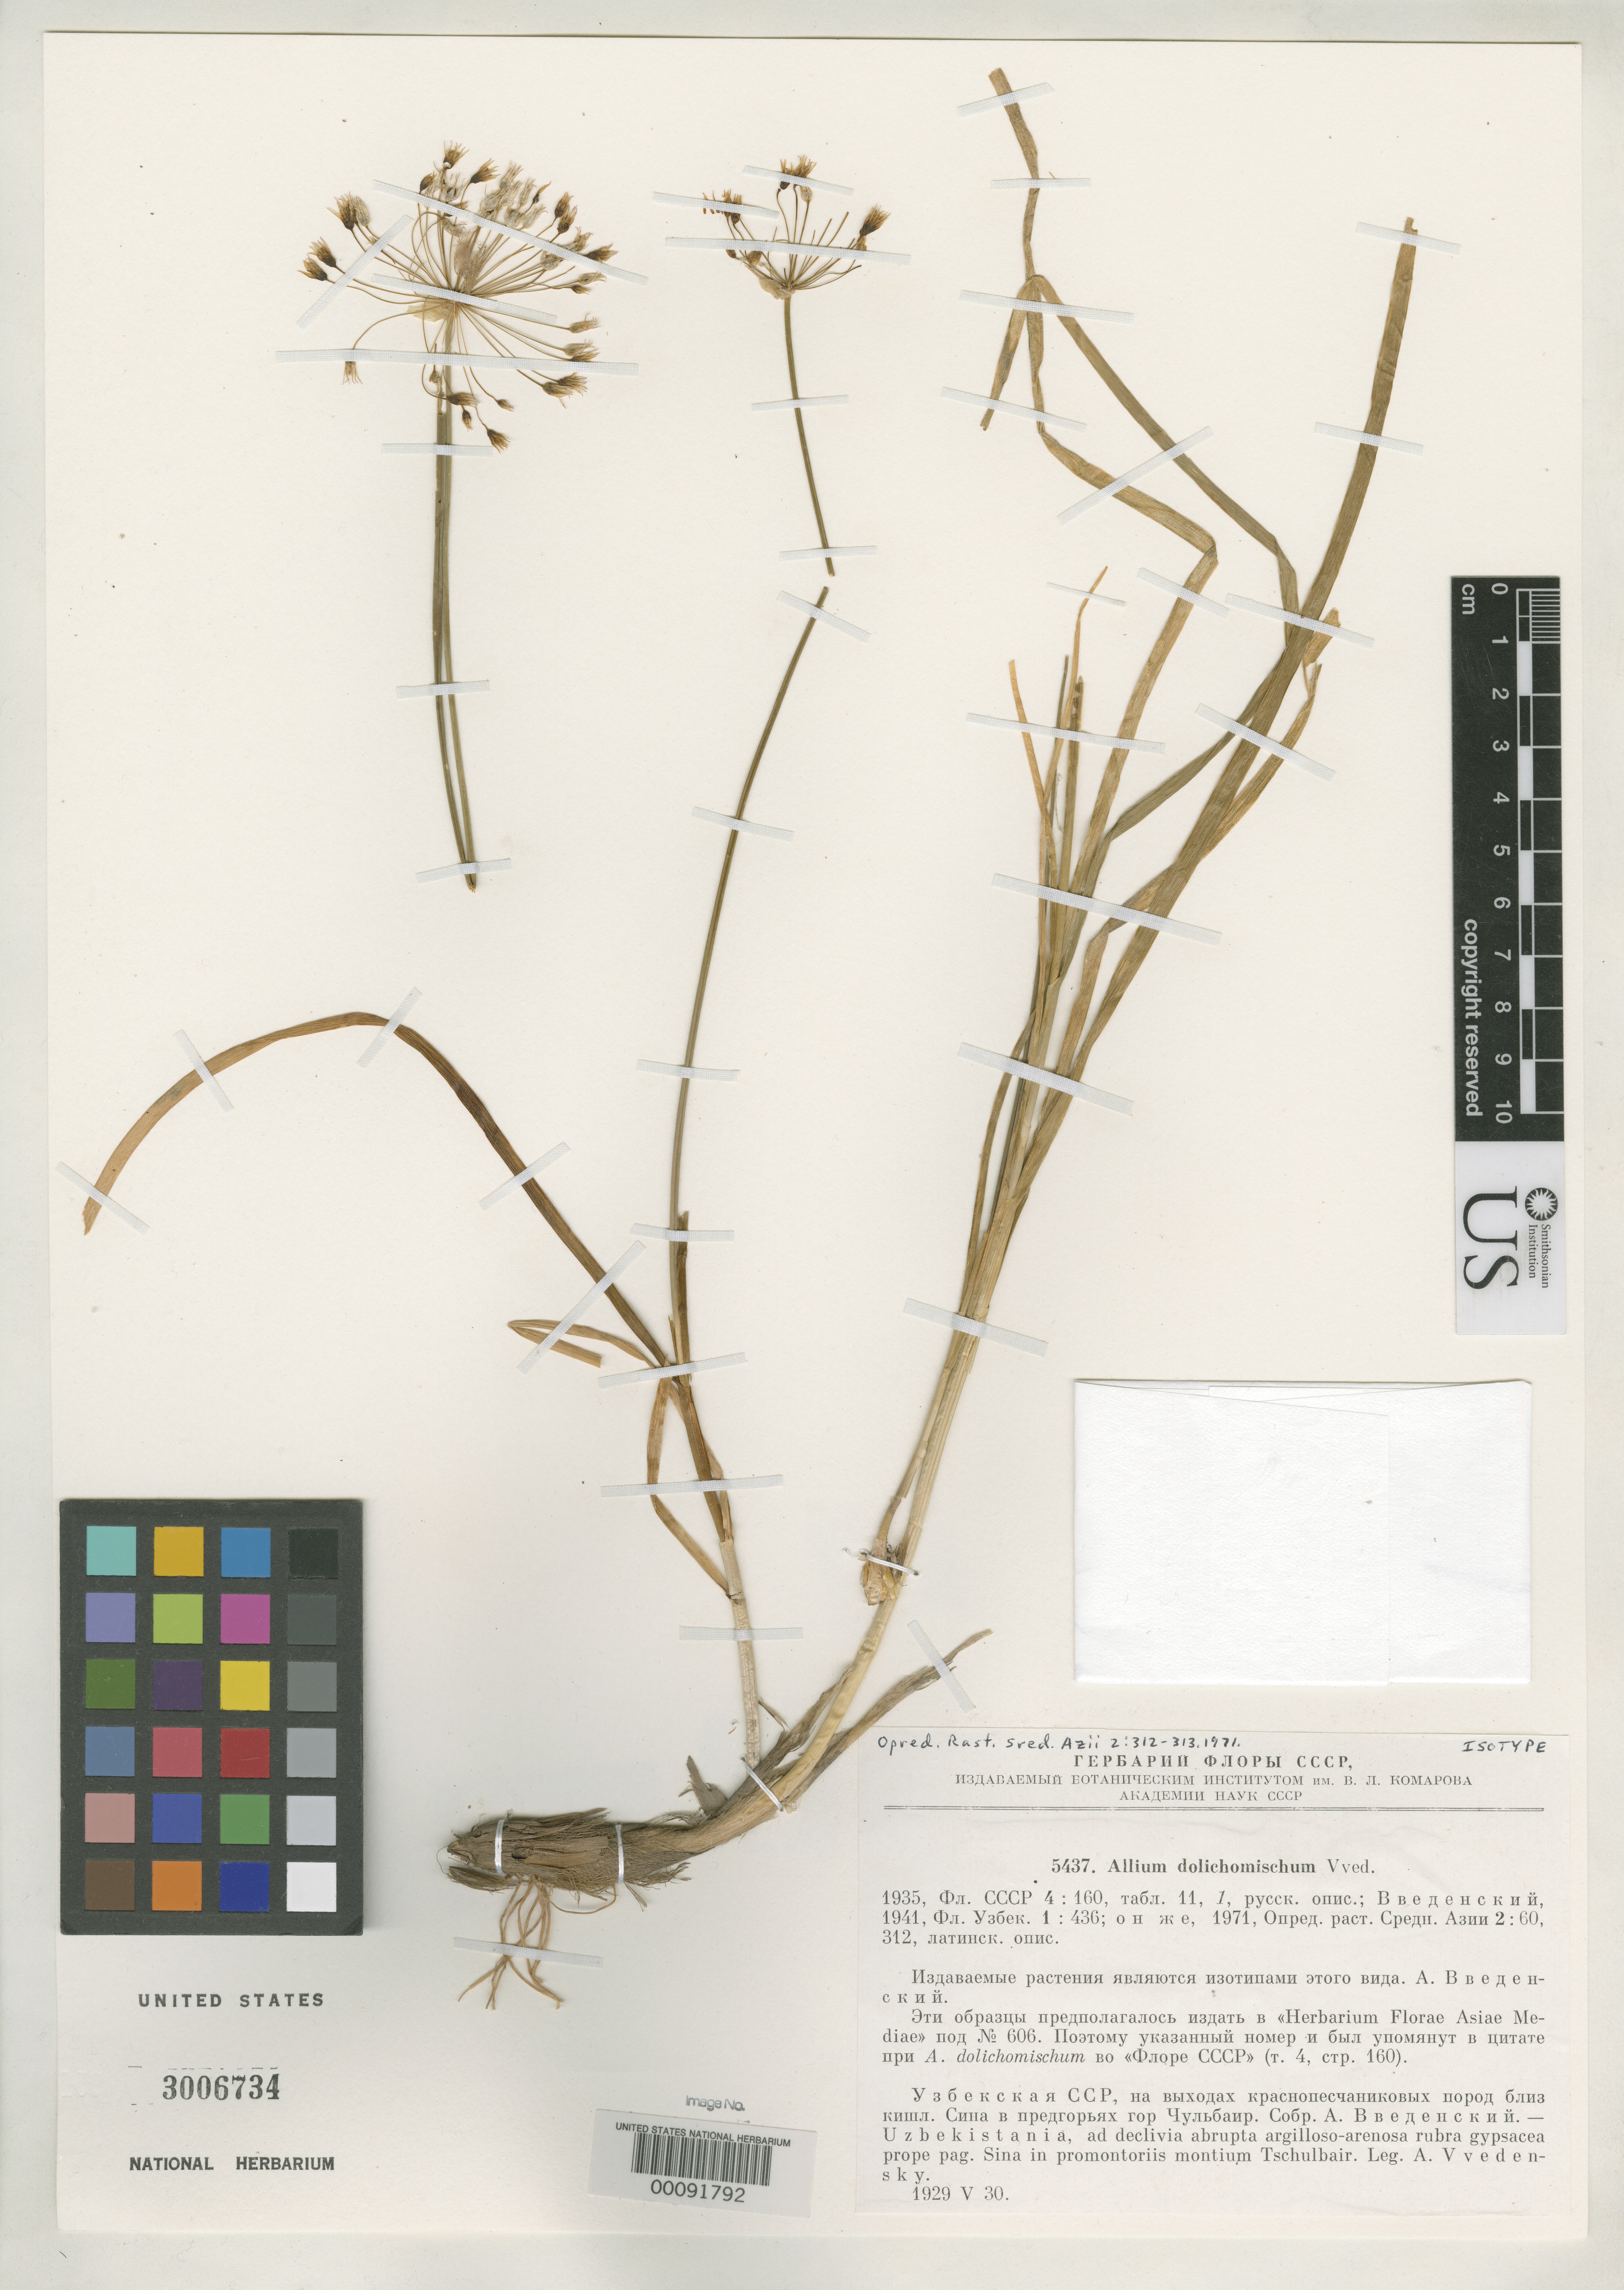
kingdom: Plantae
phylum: Tracheophyta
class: Liliopsida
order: Asparagales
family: Amaryllidaceae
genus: Allium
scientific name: Allium dolichomischum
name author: Vved.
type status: Isotype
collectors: A. Vvedensky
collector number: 5437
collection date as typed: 30 May 1929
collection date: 1929-05-30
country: Uzbekistan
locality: Mountain Tschulbair.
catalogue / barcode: US 3006734